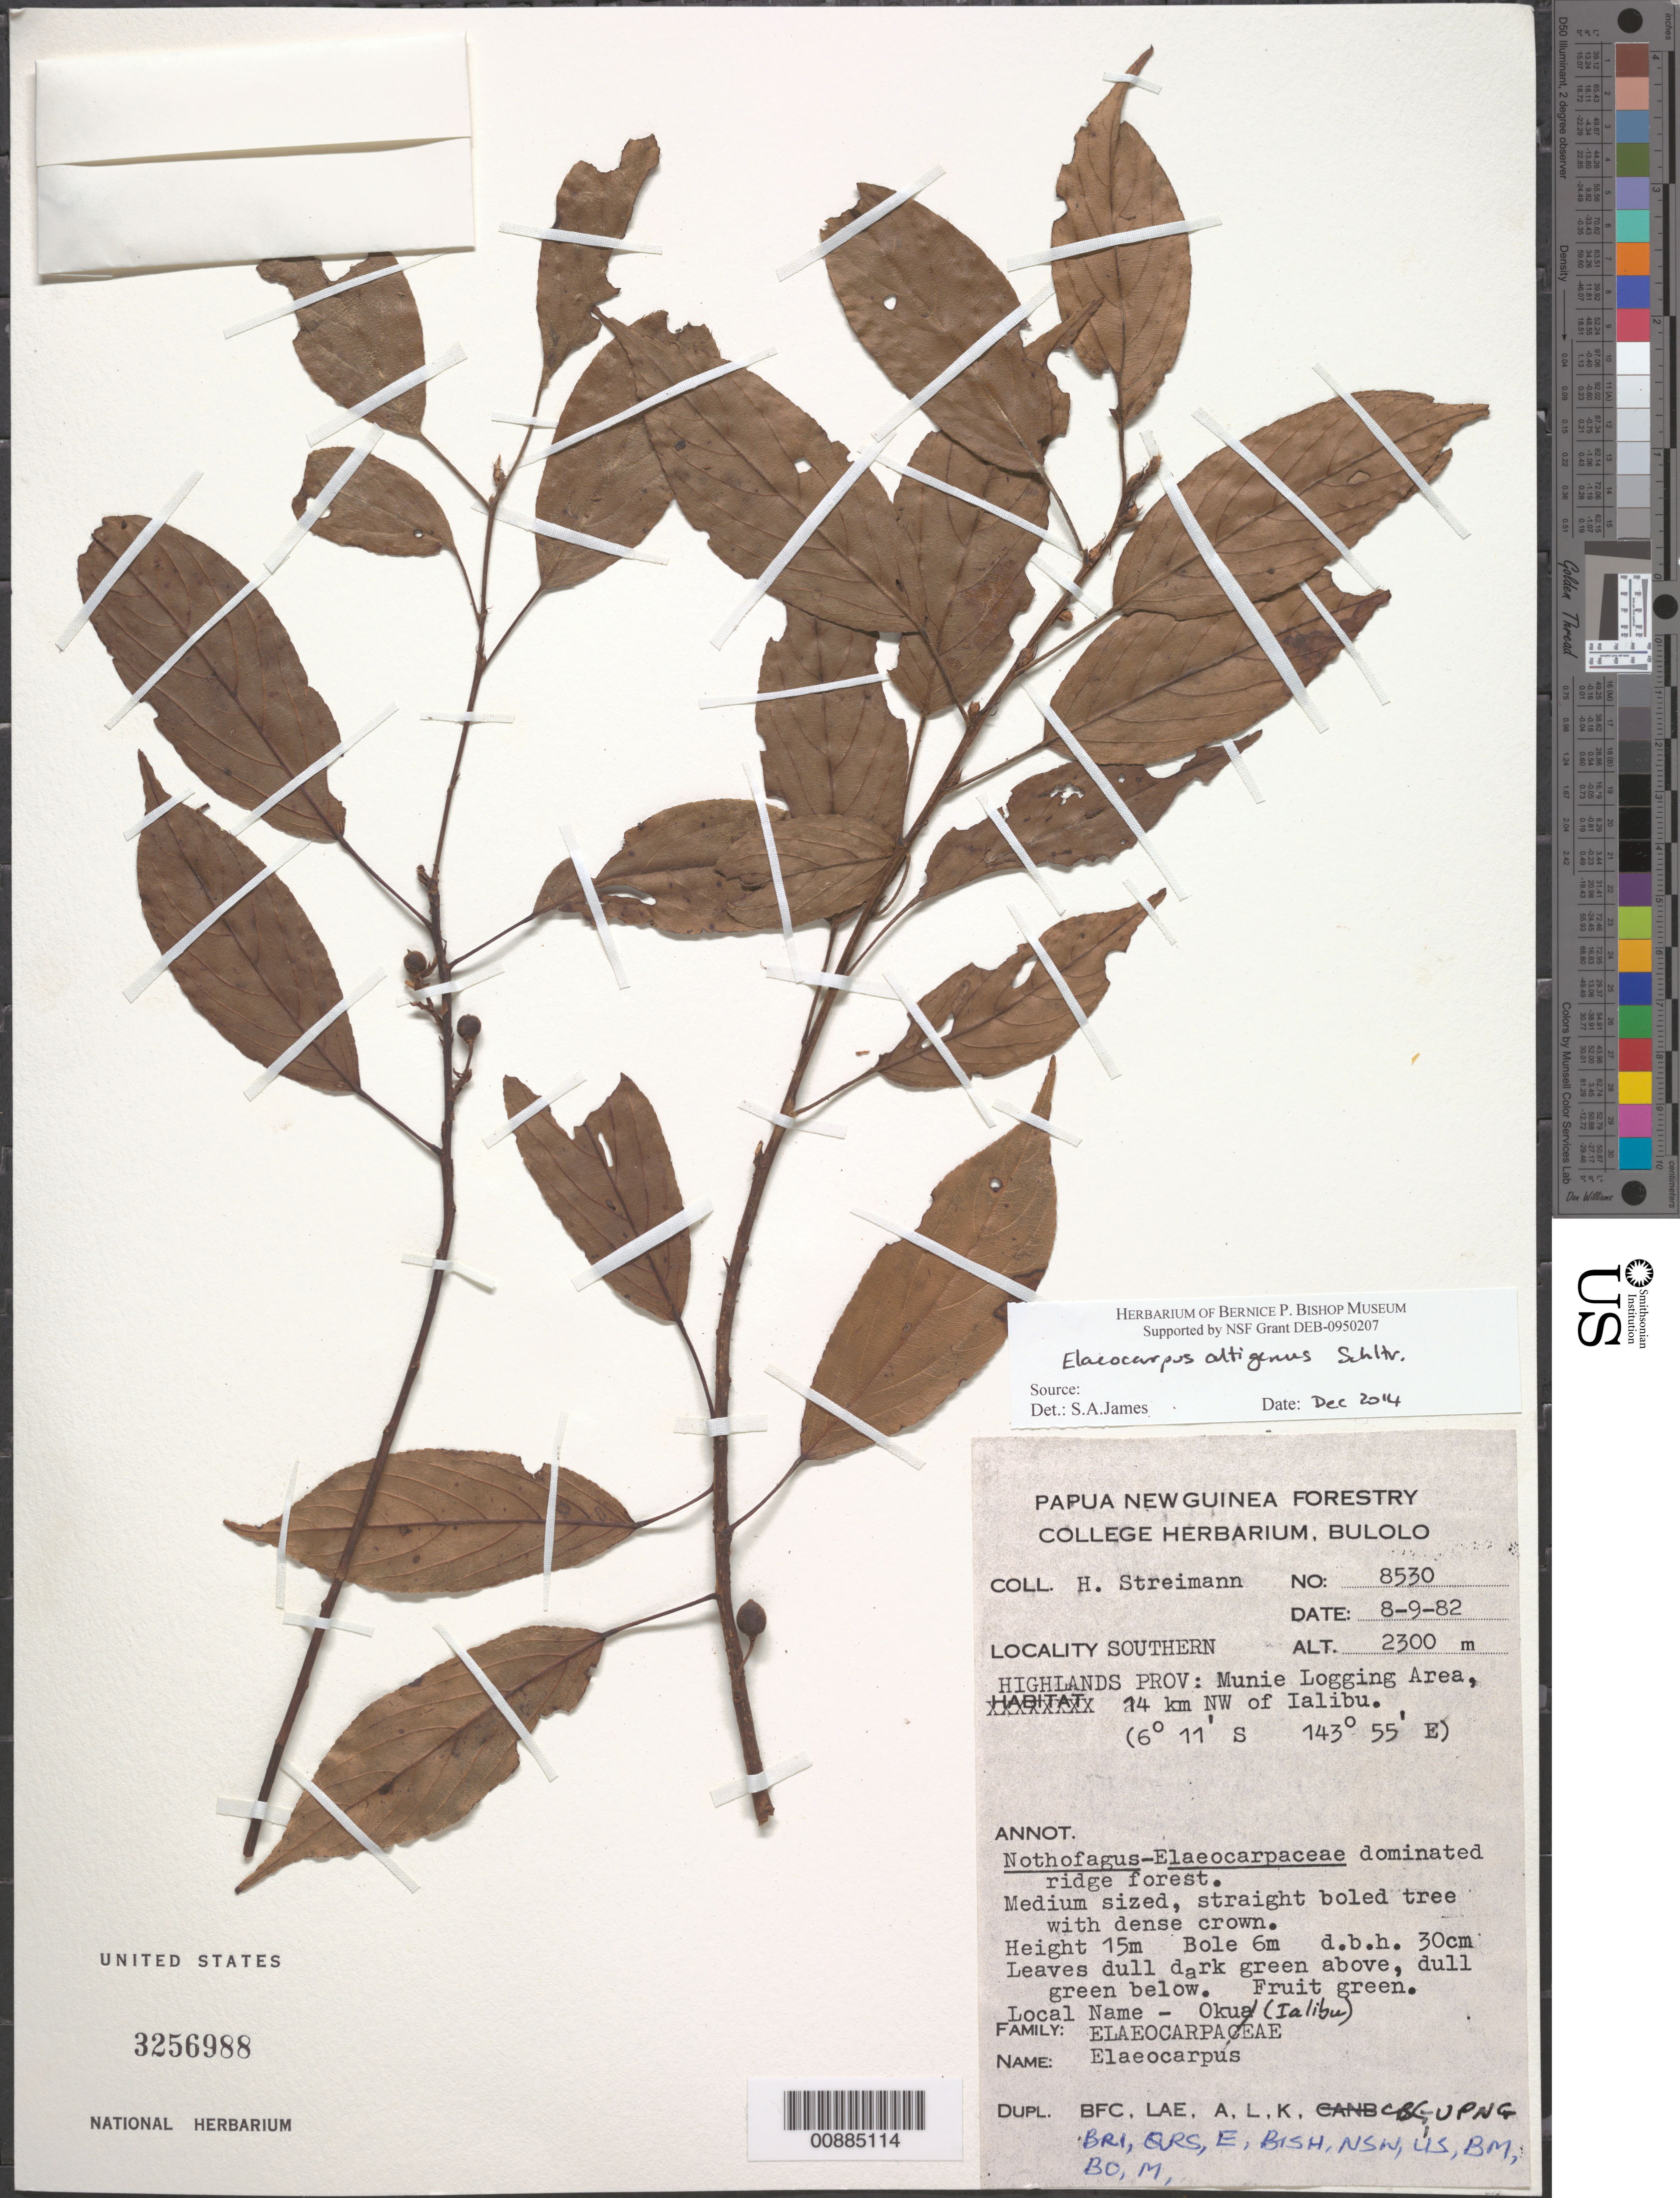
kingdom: Plantae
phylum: Tracheophyta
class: Magnoliopsida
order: Oxalidales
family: Elaeocarpaceae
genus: Elaeocarpus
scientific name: Elaeocarpus altigenus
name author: Schltr.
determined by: James, S. A.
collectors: H. Streimann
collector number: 8530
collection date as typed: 08 Sep 1982 or 09 Nov 1982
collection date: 1982-09-08 or 1982-11-09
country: Papua New Guinea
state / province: Southern Highlands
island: New Guinea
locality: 14 km NW of Lalibu, Munie Logging Area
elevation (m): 2300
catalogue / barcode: US 3256988